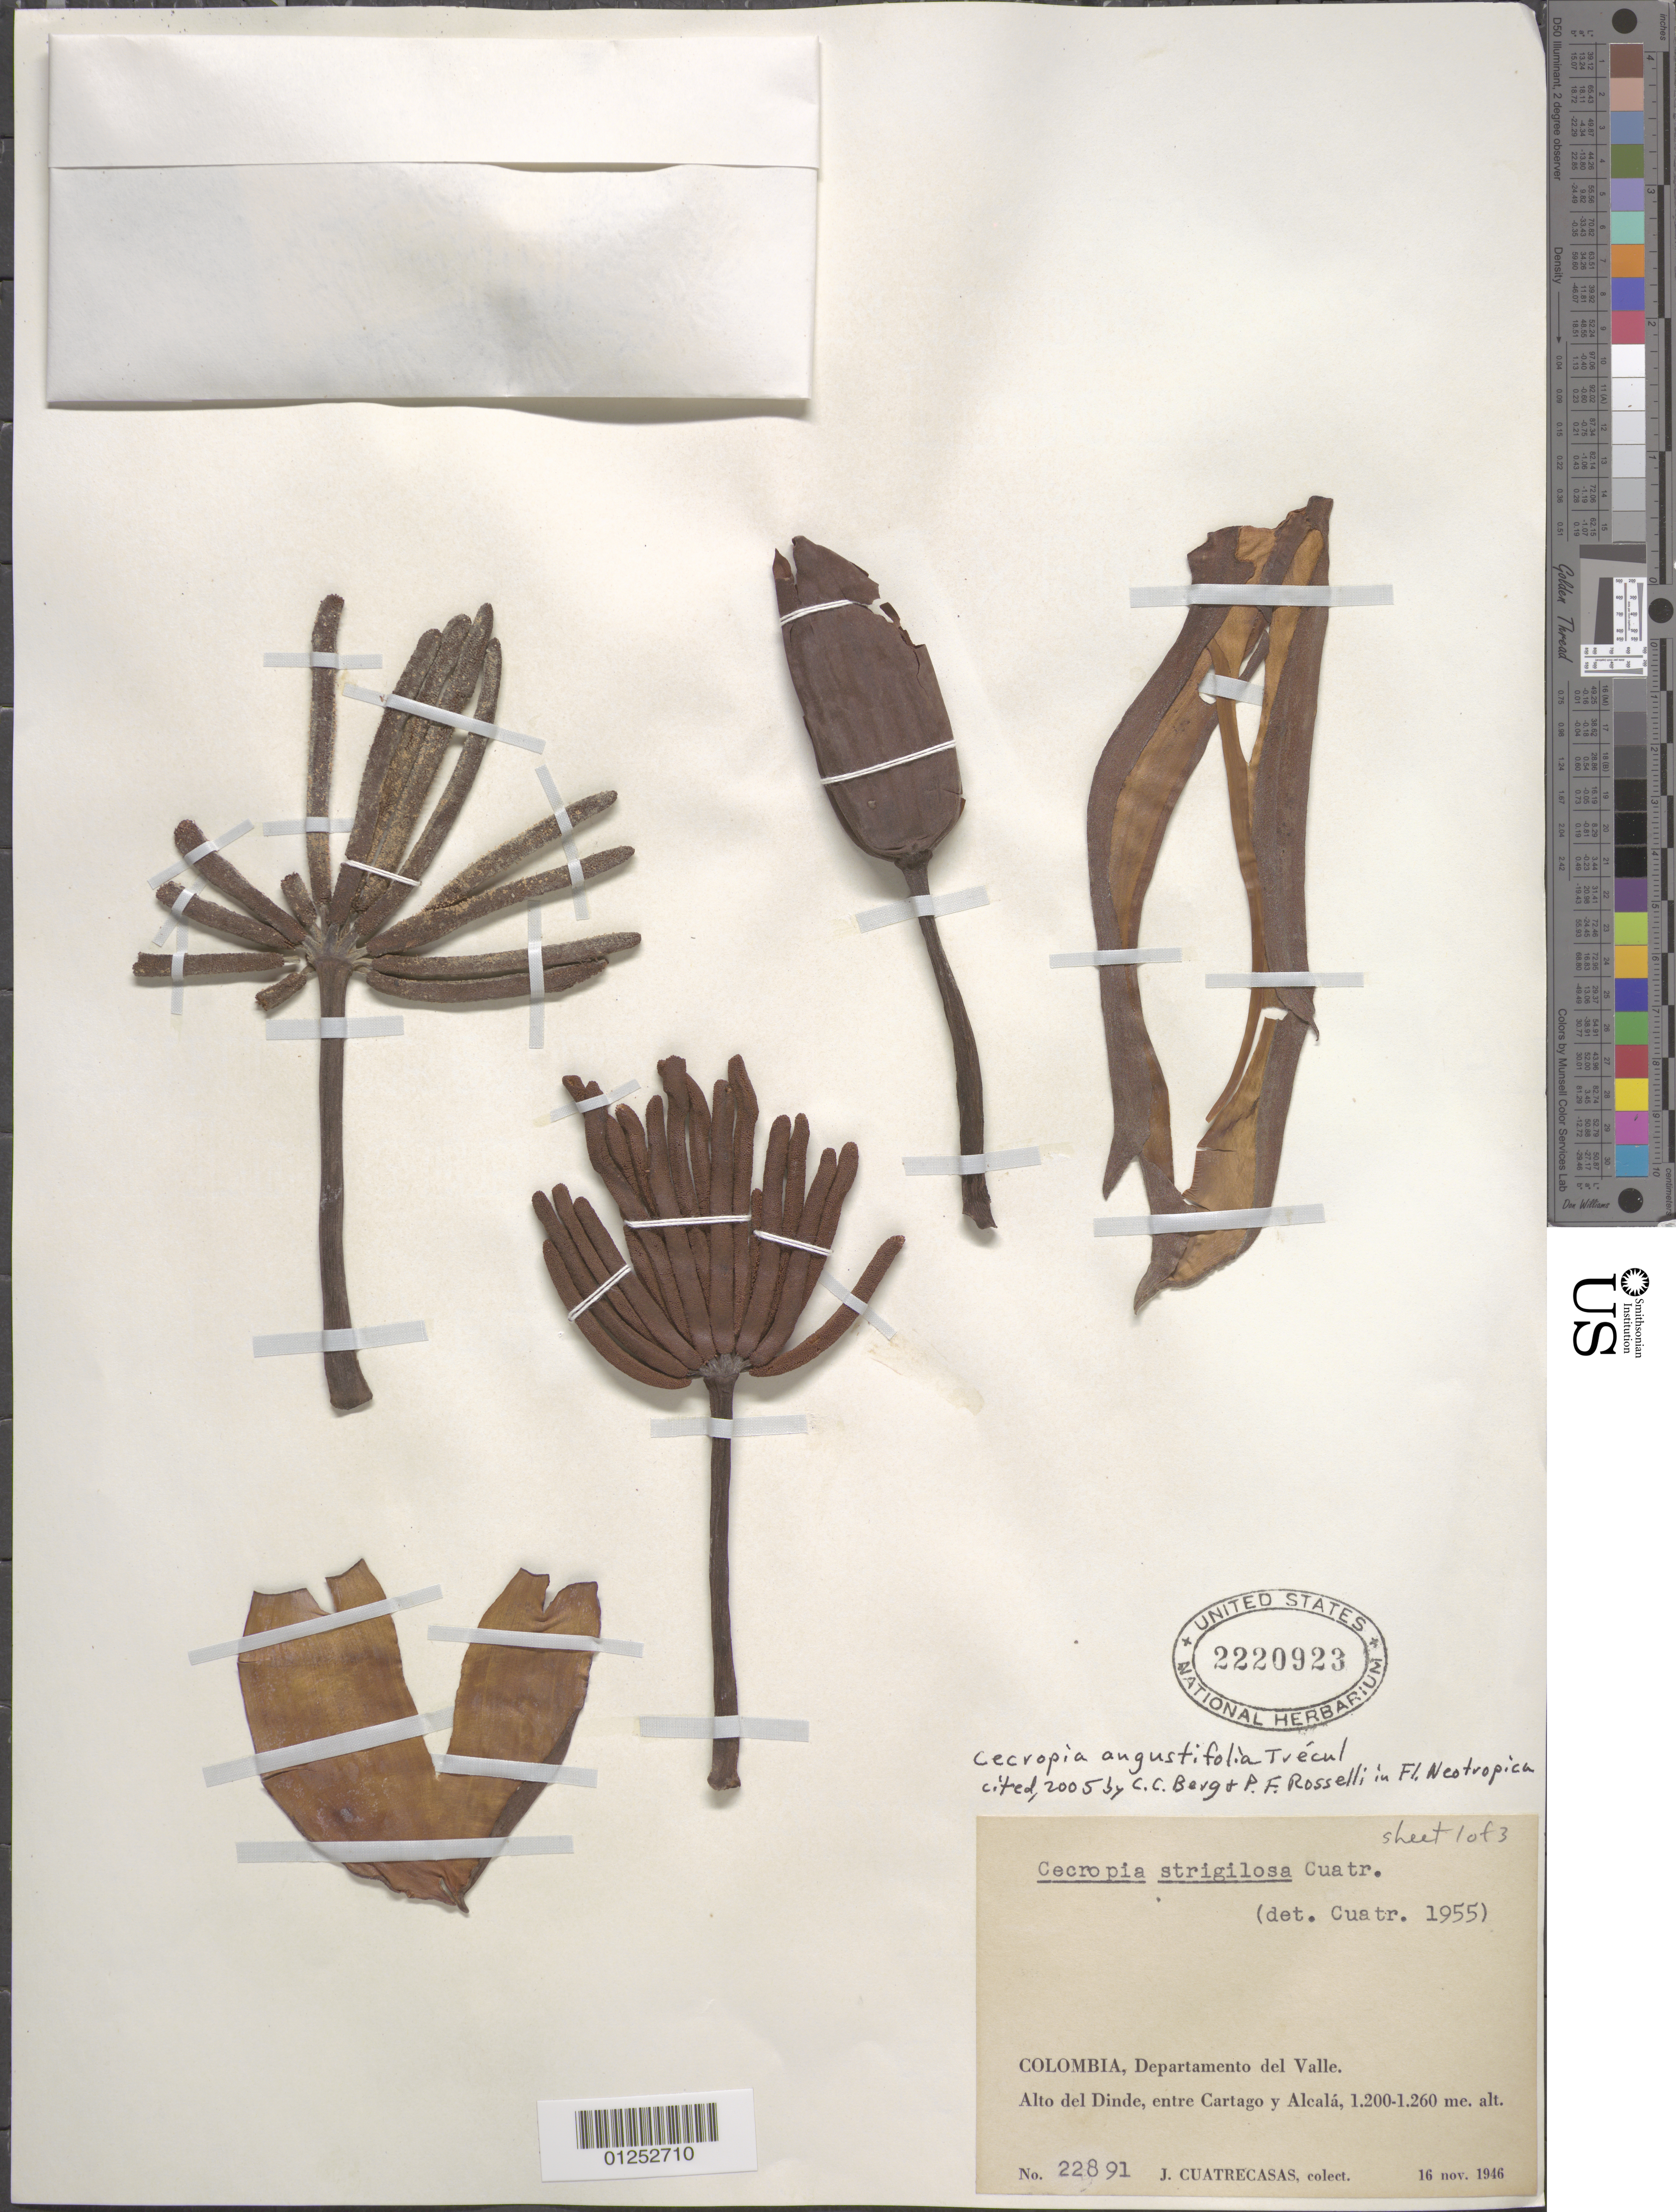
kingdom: Plantae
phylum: Tracheophyta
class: Magnoliopsida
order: Rosales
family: Urticaceae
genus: Cecropia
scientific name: Cecropia angustifolia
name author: Trécul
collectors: J. Cuatrecasas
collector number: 22891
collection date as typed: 16 Nov 1946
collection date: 1946-11-16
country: Colombia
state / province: Valle del Cauca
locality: Alto del Dinde, entre Cartago y Alcalá.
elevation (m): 1200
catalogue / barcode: US 2220923